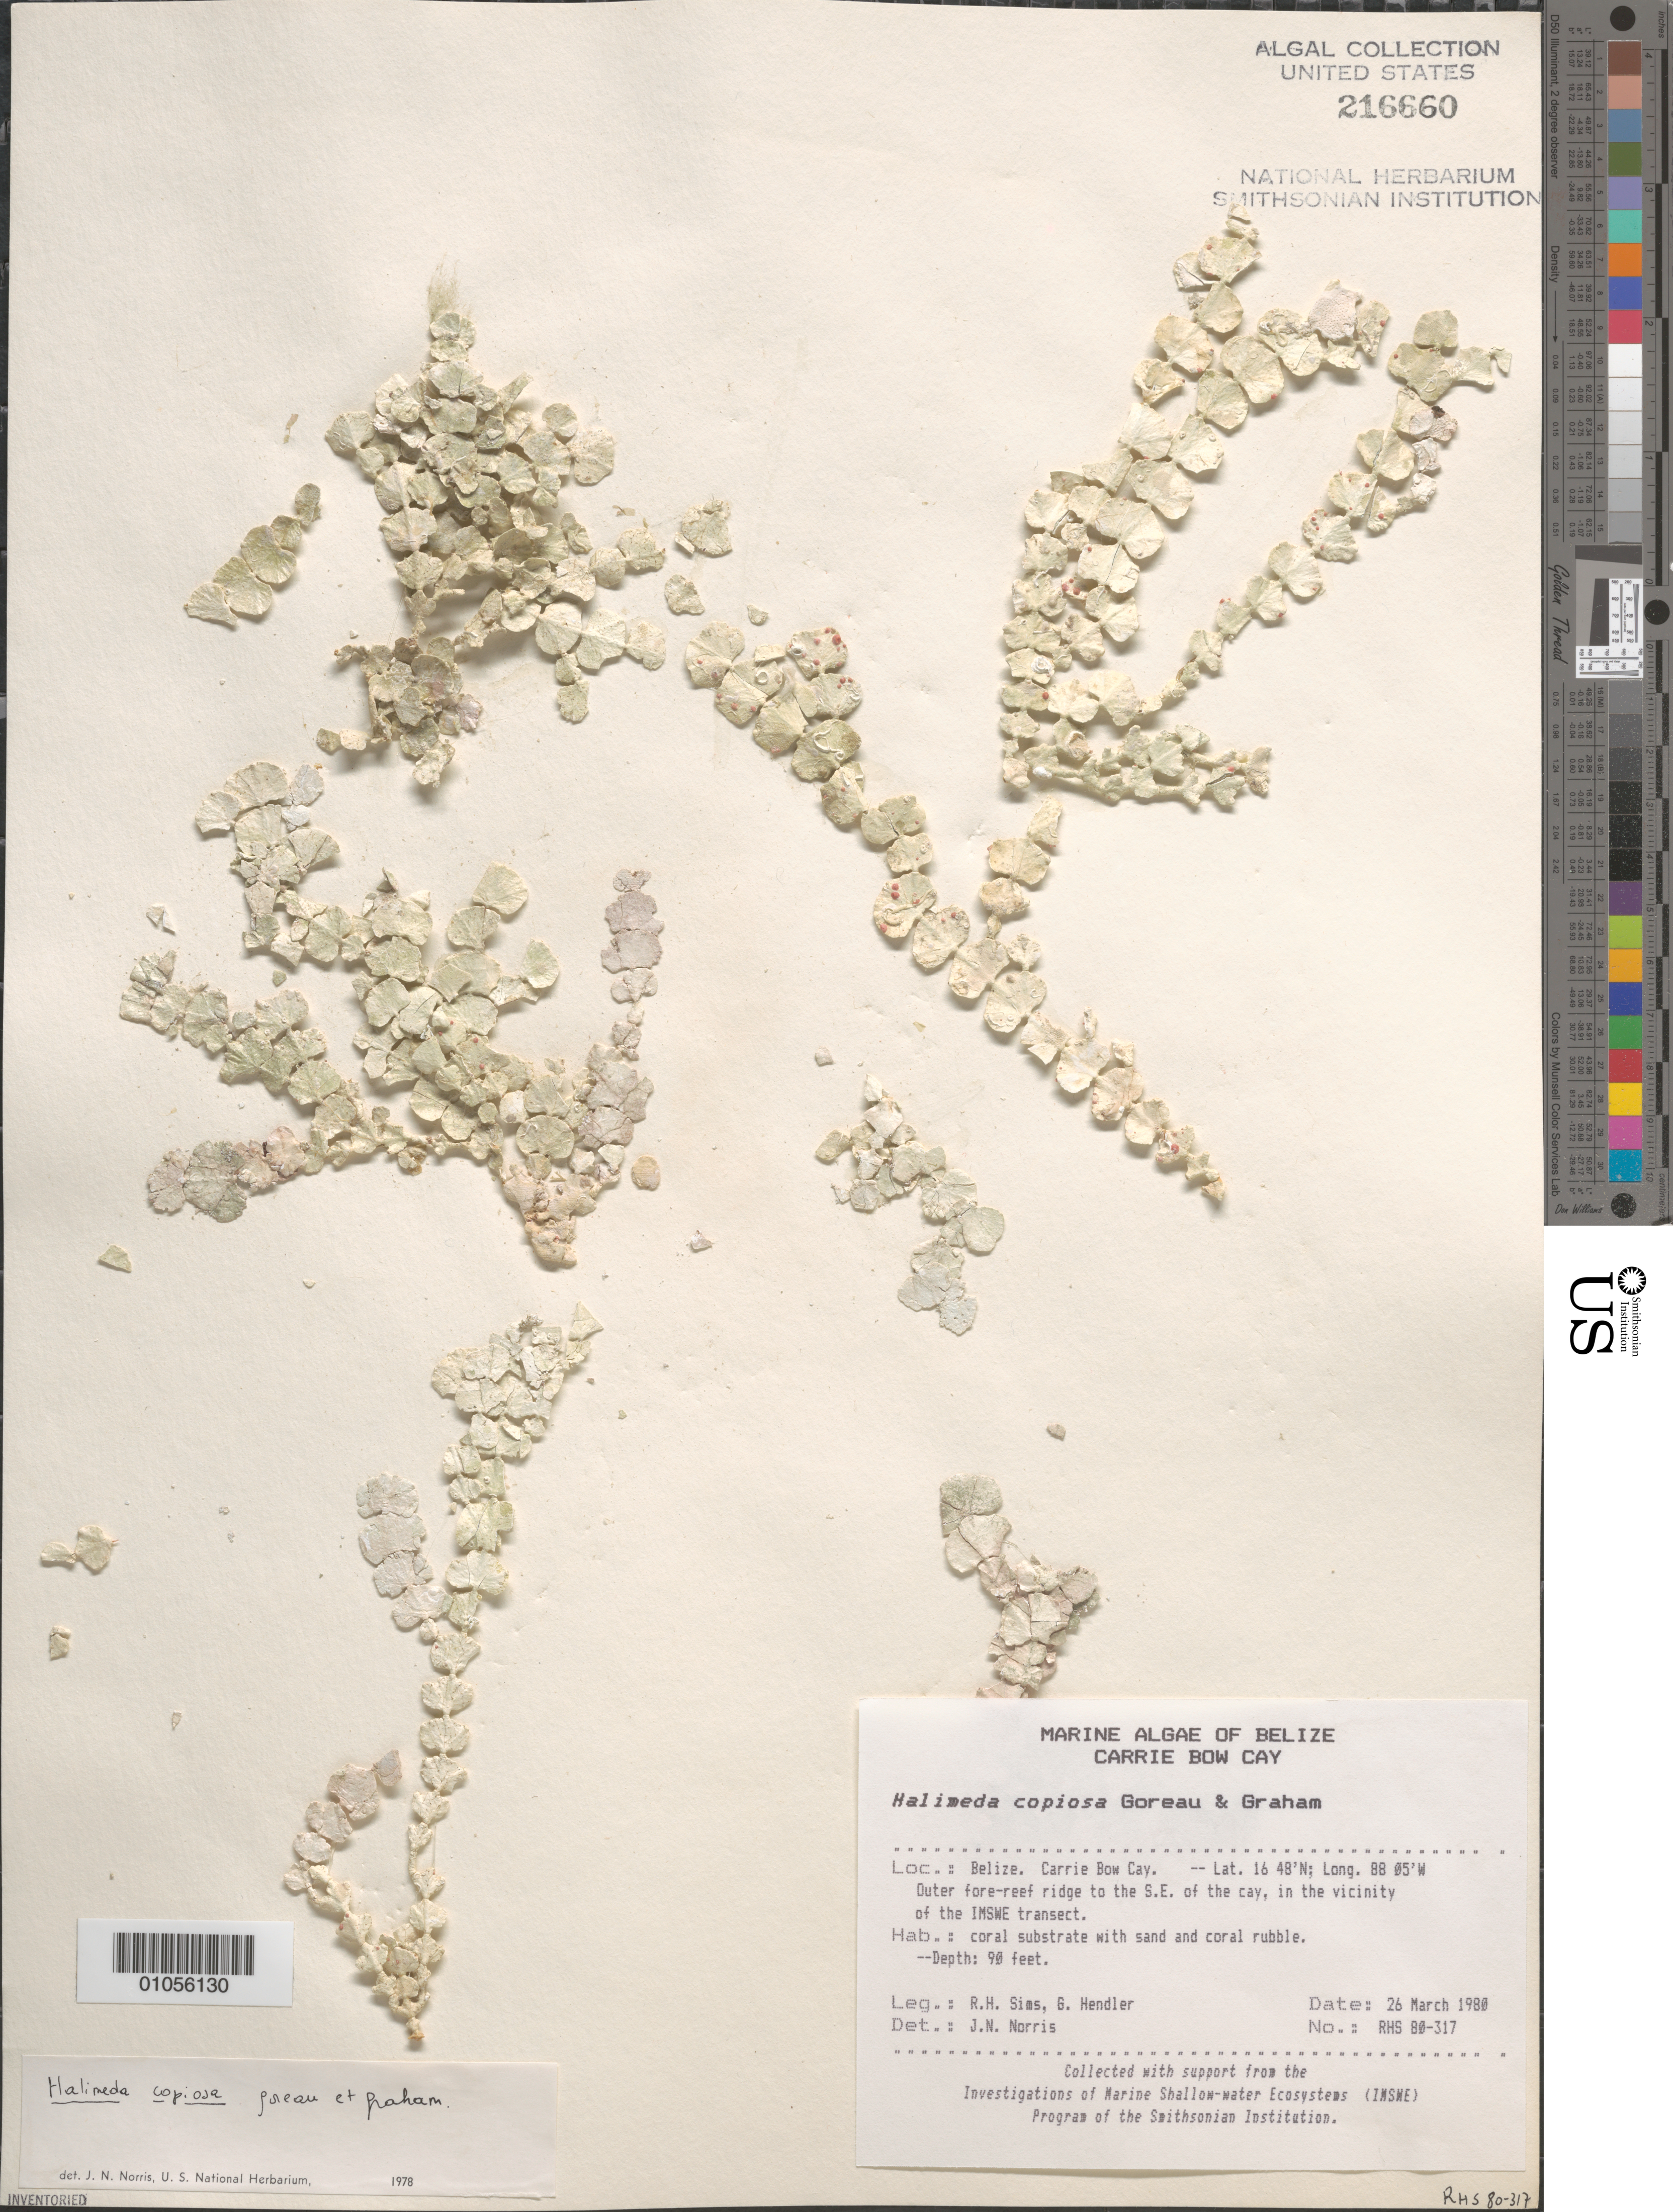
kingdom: Plantae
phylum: Chlorophyta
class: Ulvophyceae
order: Bryopsidales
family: Halimedaceae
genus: Halimeda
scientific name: Halimeda copiosa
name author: Goreau & E.A. Graham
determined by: Norris, James N.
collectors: R. H. Sims & G. Hendler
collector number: RHS 80-317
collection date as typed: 26 Mar 1980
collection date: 1980-03-26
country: Belize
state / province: Stann Creek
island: Carrie Bow Cay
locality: Outer fore-reef ridge to southeast of Carrie Bow Cay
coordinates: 16 48'N, 88 05'W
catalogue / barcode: US 216660